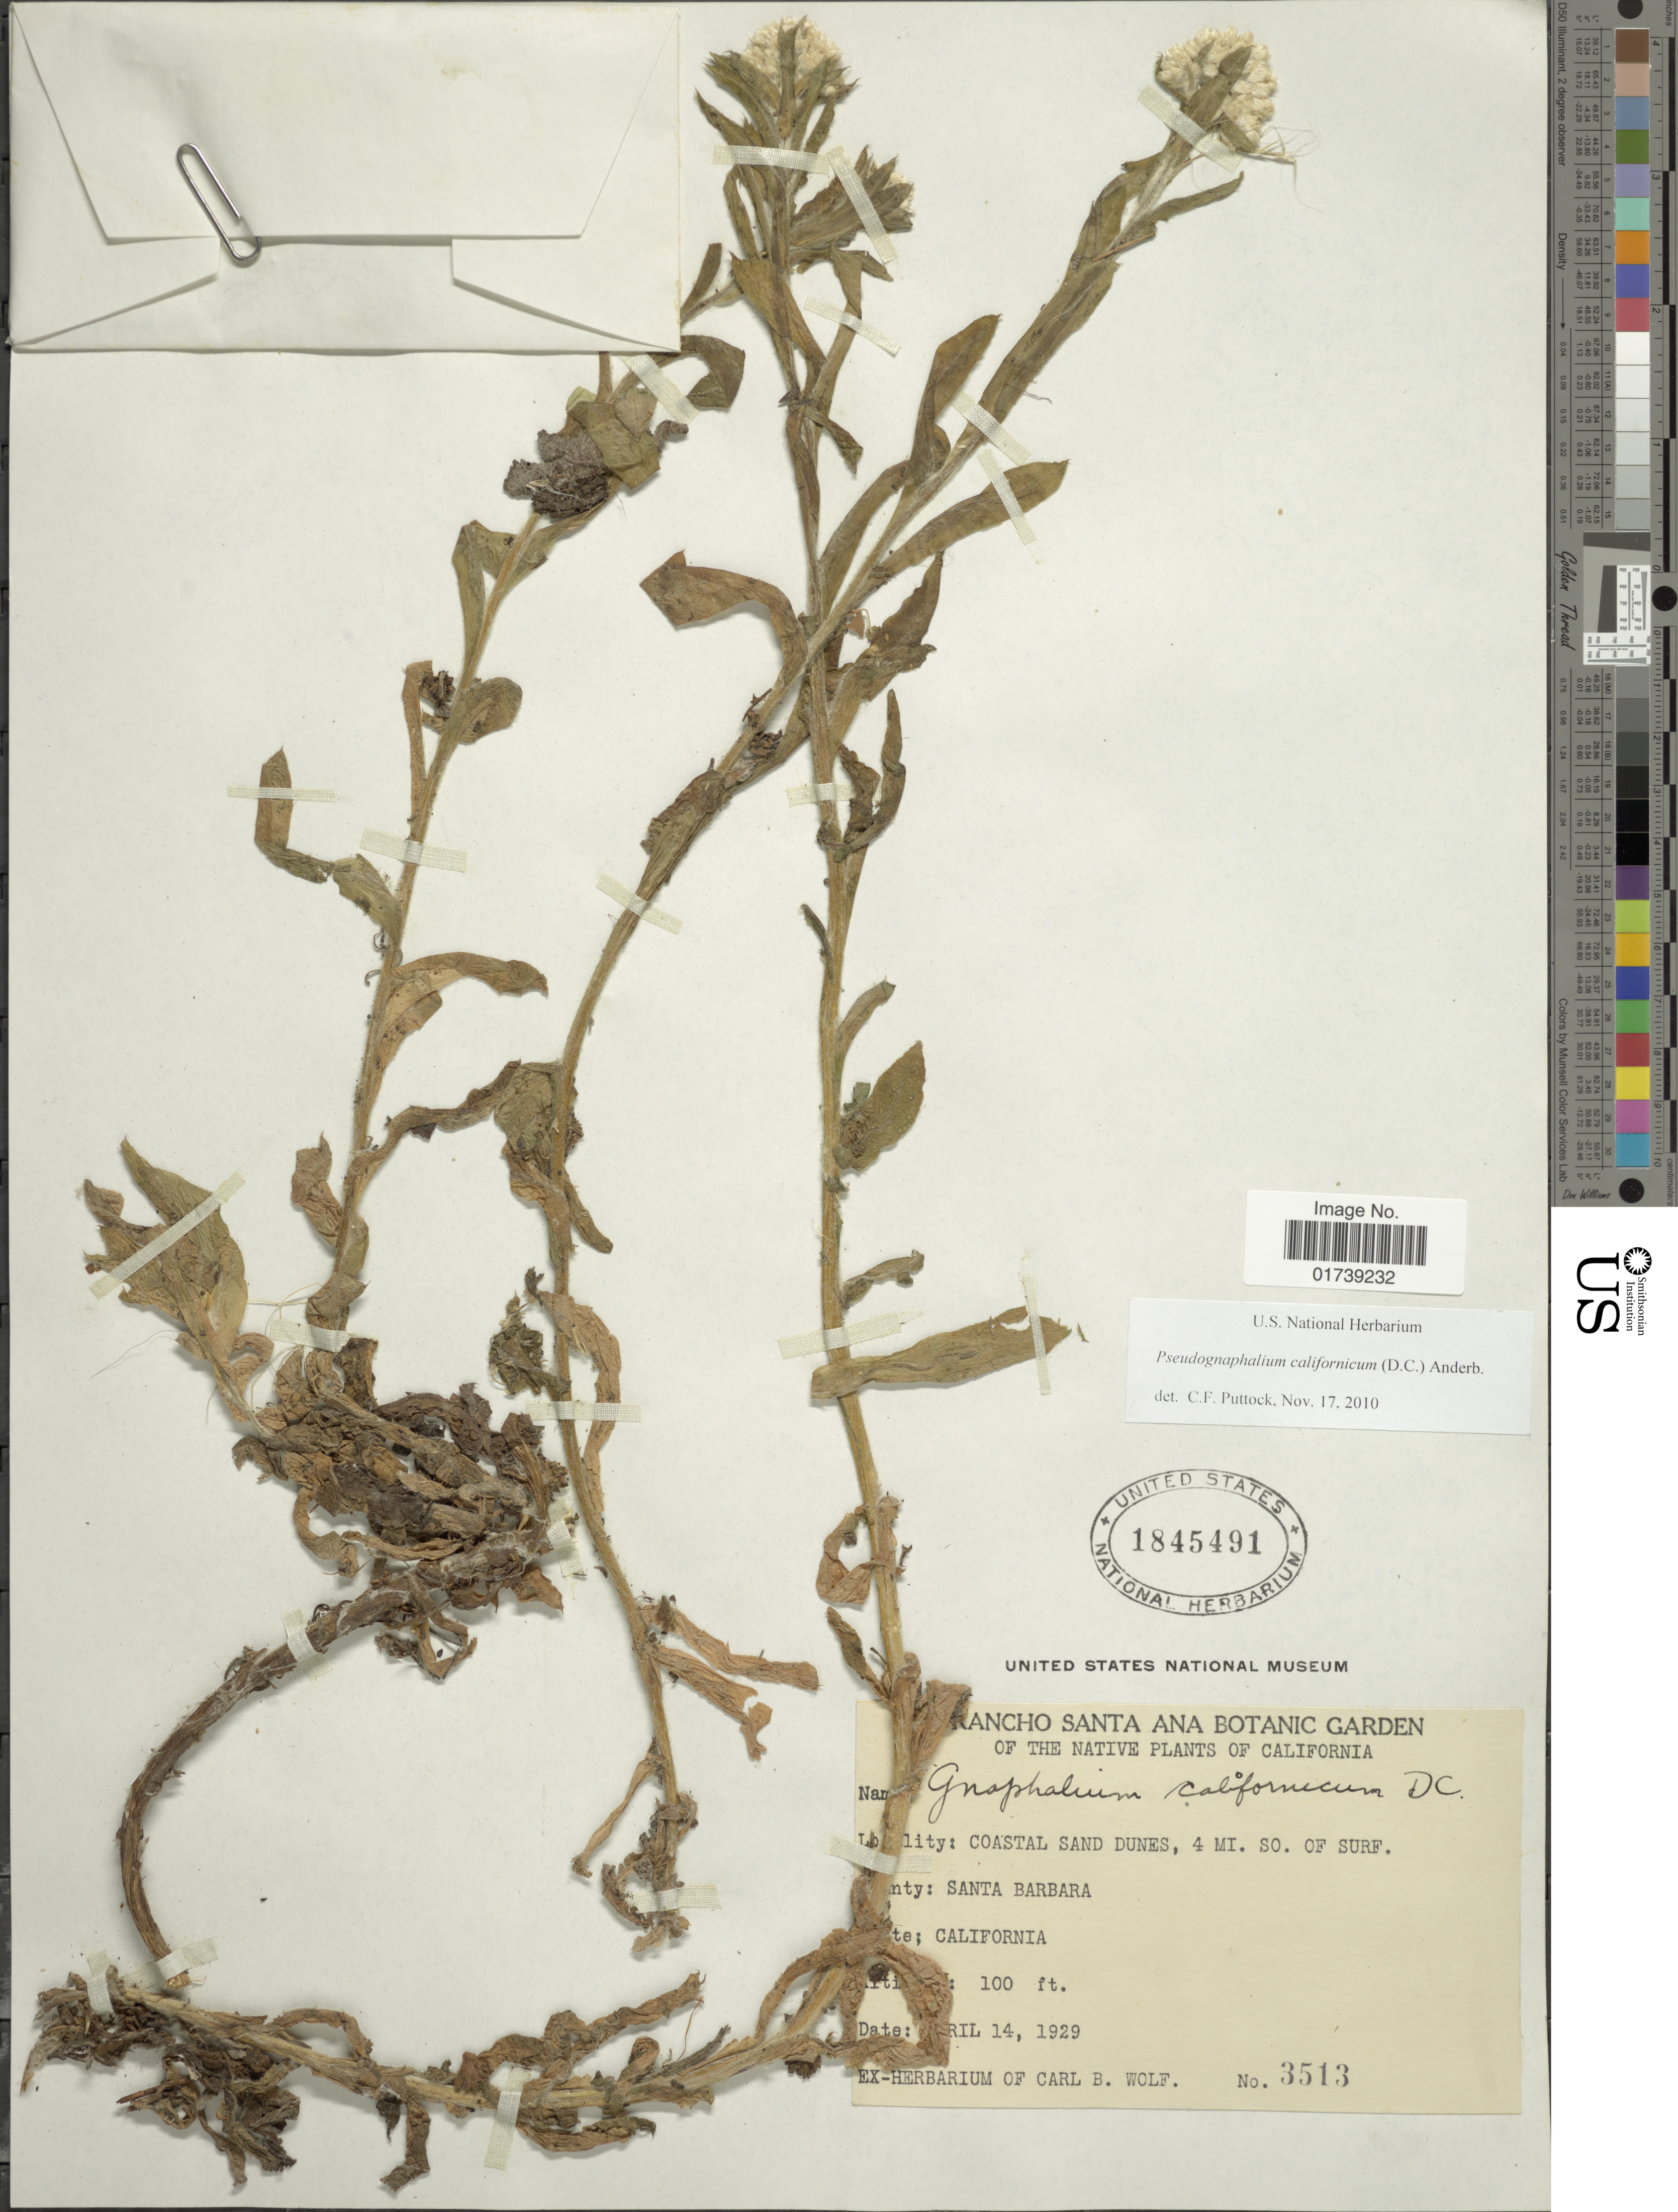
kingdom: Plantae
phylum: Tracheophyta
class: Magnoliopsida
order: Asterales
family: Asteraceae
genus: Pseudognaphalium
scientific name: Pseudognaphalium californicum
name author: (DC.) Anderb.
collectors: ex herb. Carl B. Wolf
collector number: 3513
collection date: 1929-04-14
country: United States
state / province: California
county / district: Santa Barbara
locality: Coastal sand dunes, 4 mi. SO. of Surf, County Santa Barbara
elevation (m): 30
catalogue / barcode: US 1845491